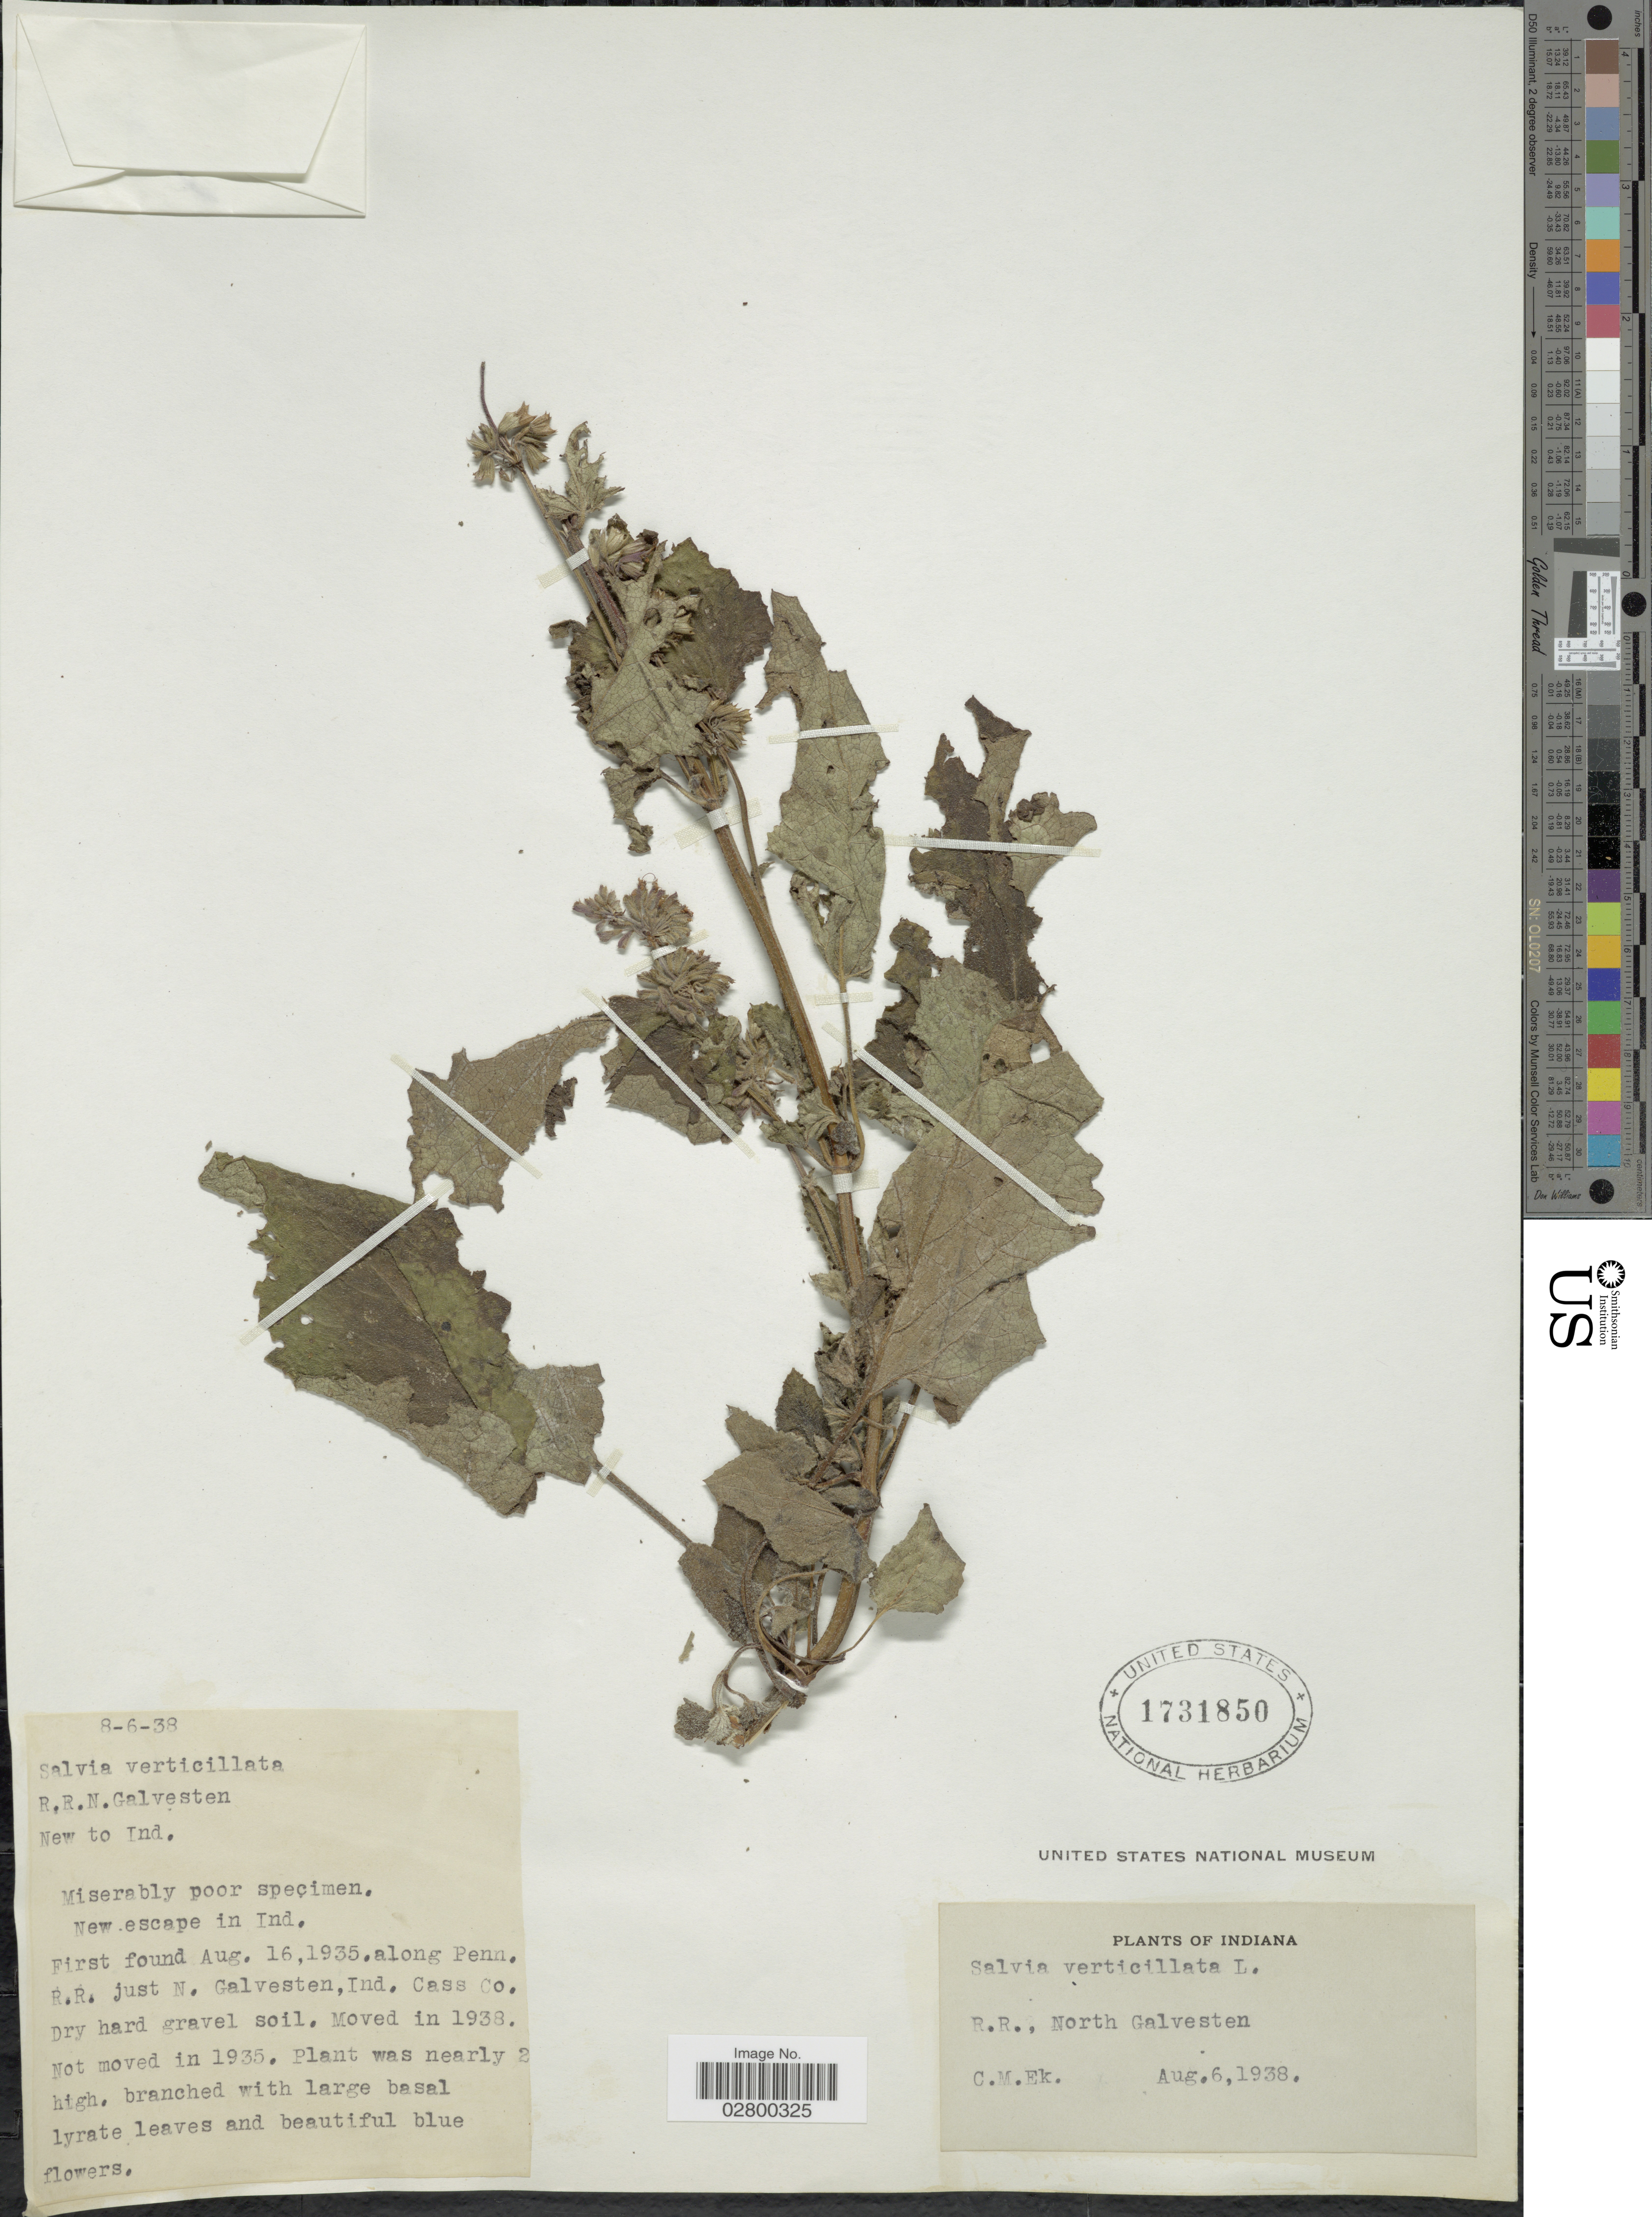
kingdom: Plantae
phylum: Tracheophyta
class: Magnoliopsida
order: Lamiales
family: Lamiaceae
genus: Salvia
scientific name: Salvia verticillata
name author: L.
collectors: C. Ek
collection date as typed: Transcribed d/m/y: 6/8/38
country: United States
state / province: Indiana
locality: Along Penn. R.R., North Galvesten, Ind. Cass Co.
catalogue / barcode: US 1731850